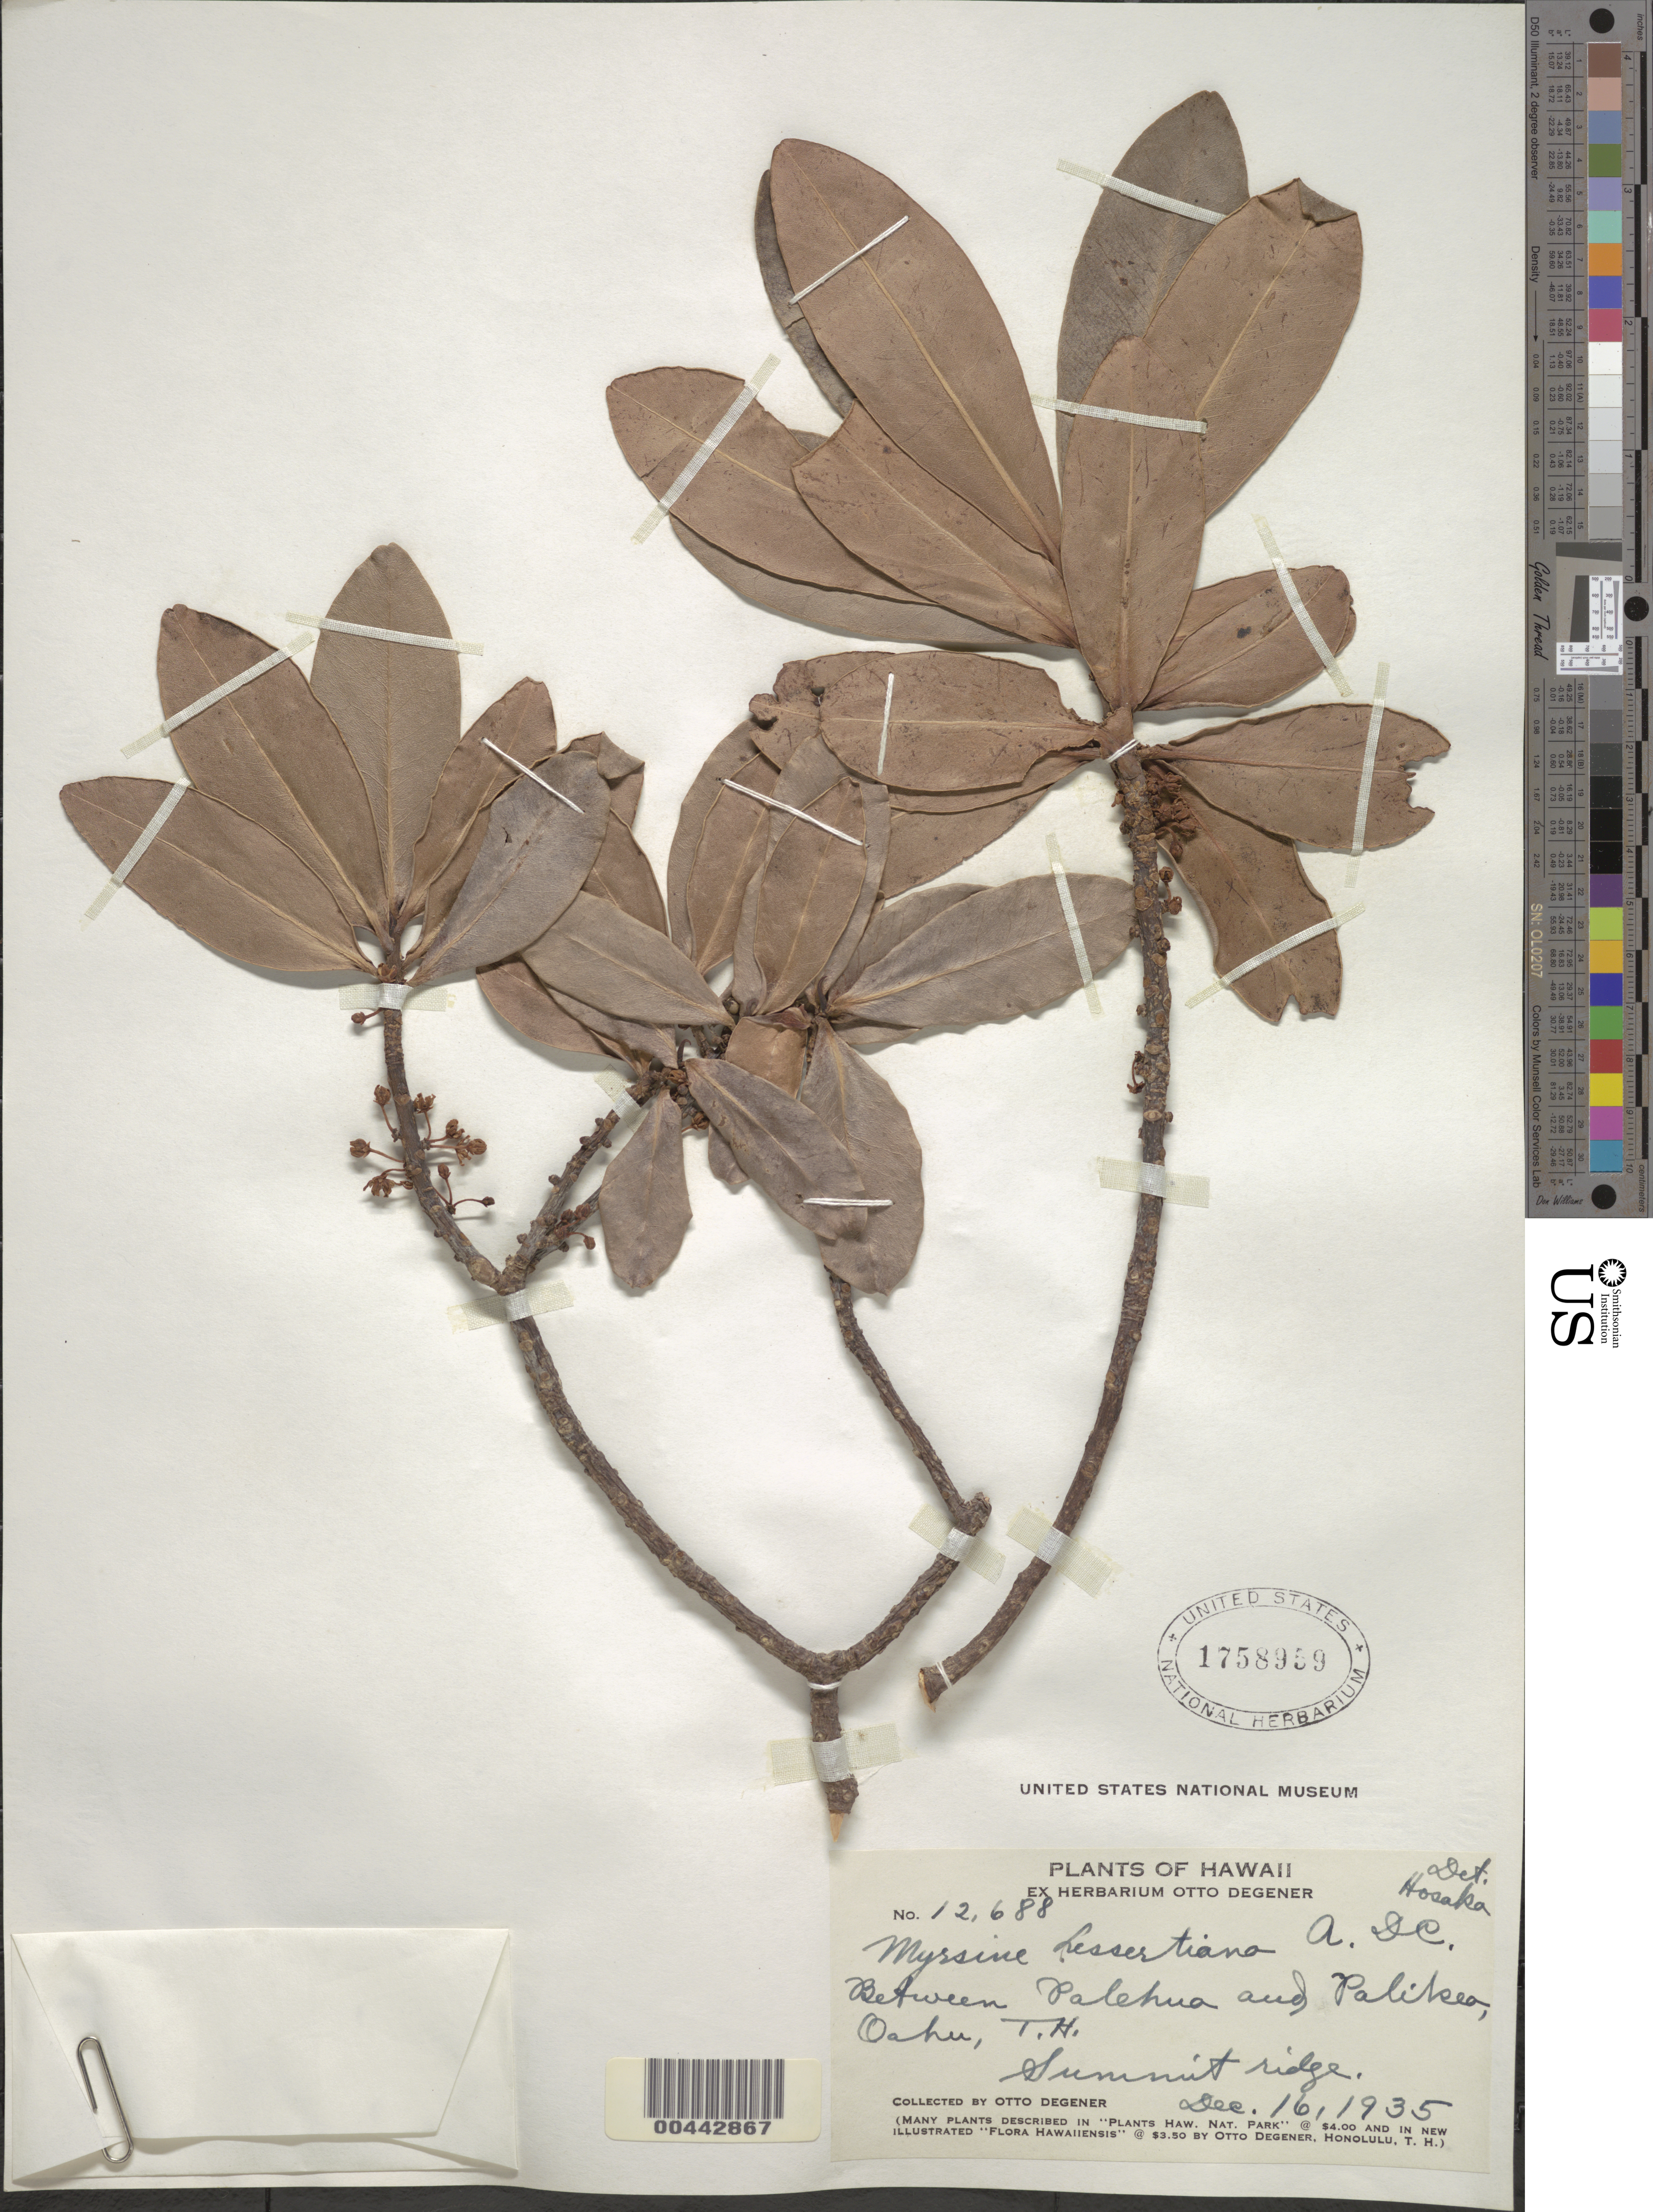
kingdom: Plantae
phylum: Tracheophyta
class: Magnoliopsida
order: Ericales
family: Primulaceae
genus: Myrsine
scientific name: Myrsine lessertiana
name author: A. DC.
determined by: Hosaka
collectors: O. Degener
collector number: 12688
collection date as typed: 16 Dec 1935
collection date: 1935-12-16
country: United States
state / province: Hawaii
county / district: Honolulu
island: Oahu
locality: Between Palehua and Palikea, summit ridge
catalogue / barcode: US 1758959